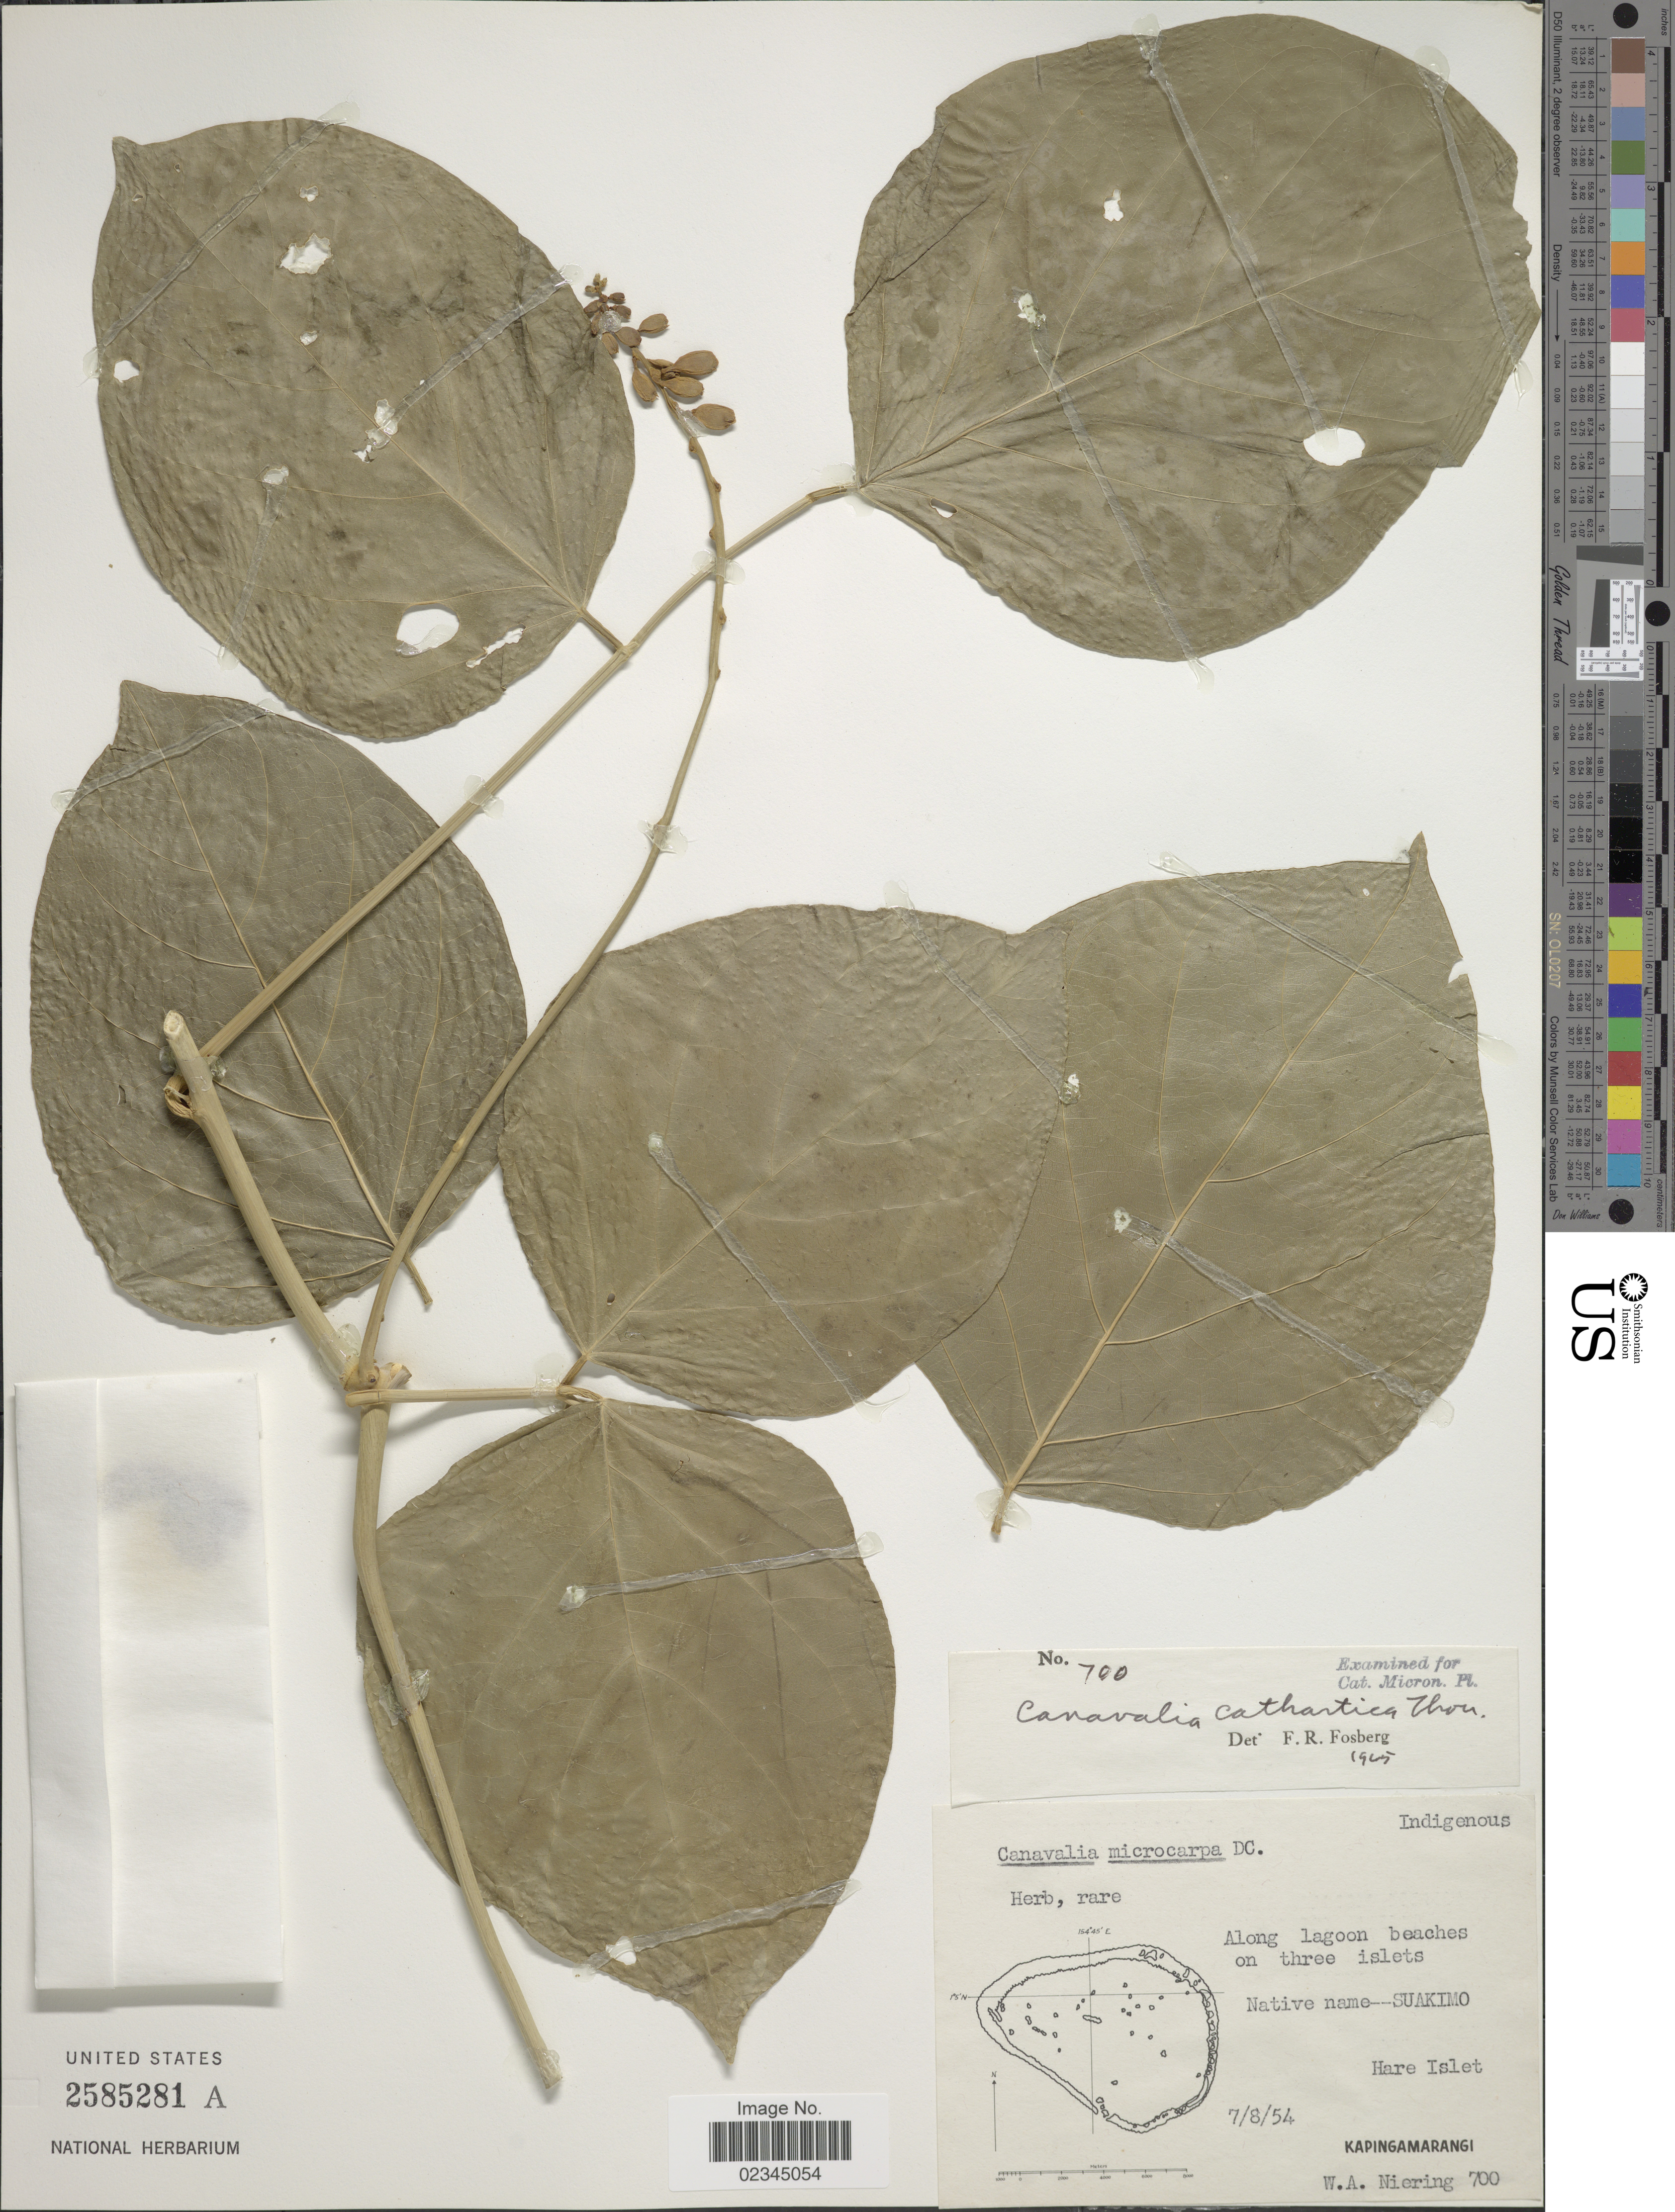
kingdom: Plantae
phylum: Tracheophyta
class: Magnoliopsida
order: Fabales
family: Fabaceae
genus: Canavalia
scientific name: Canavalia cathartica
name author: Thouars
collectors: W. Niering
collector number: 700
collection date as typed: Transcribed d/m/y: 7/8/54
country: Micronesia, Federated States of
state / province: Pohnpei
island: Kapingamarangi Atoll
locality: Hare Islet. Kapingamarangi. Along lagoon beaches on three islets.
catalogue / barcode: US 2585281A